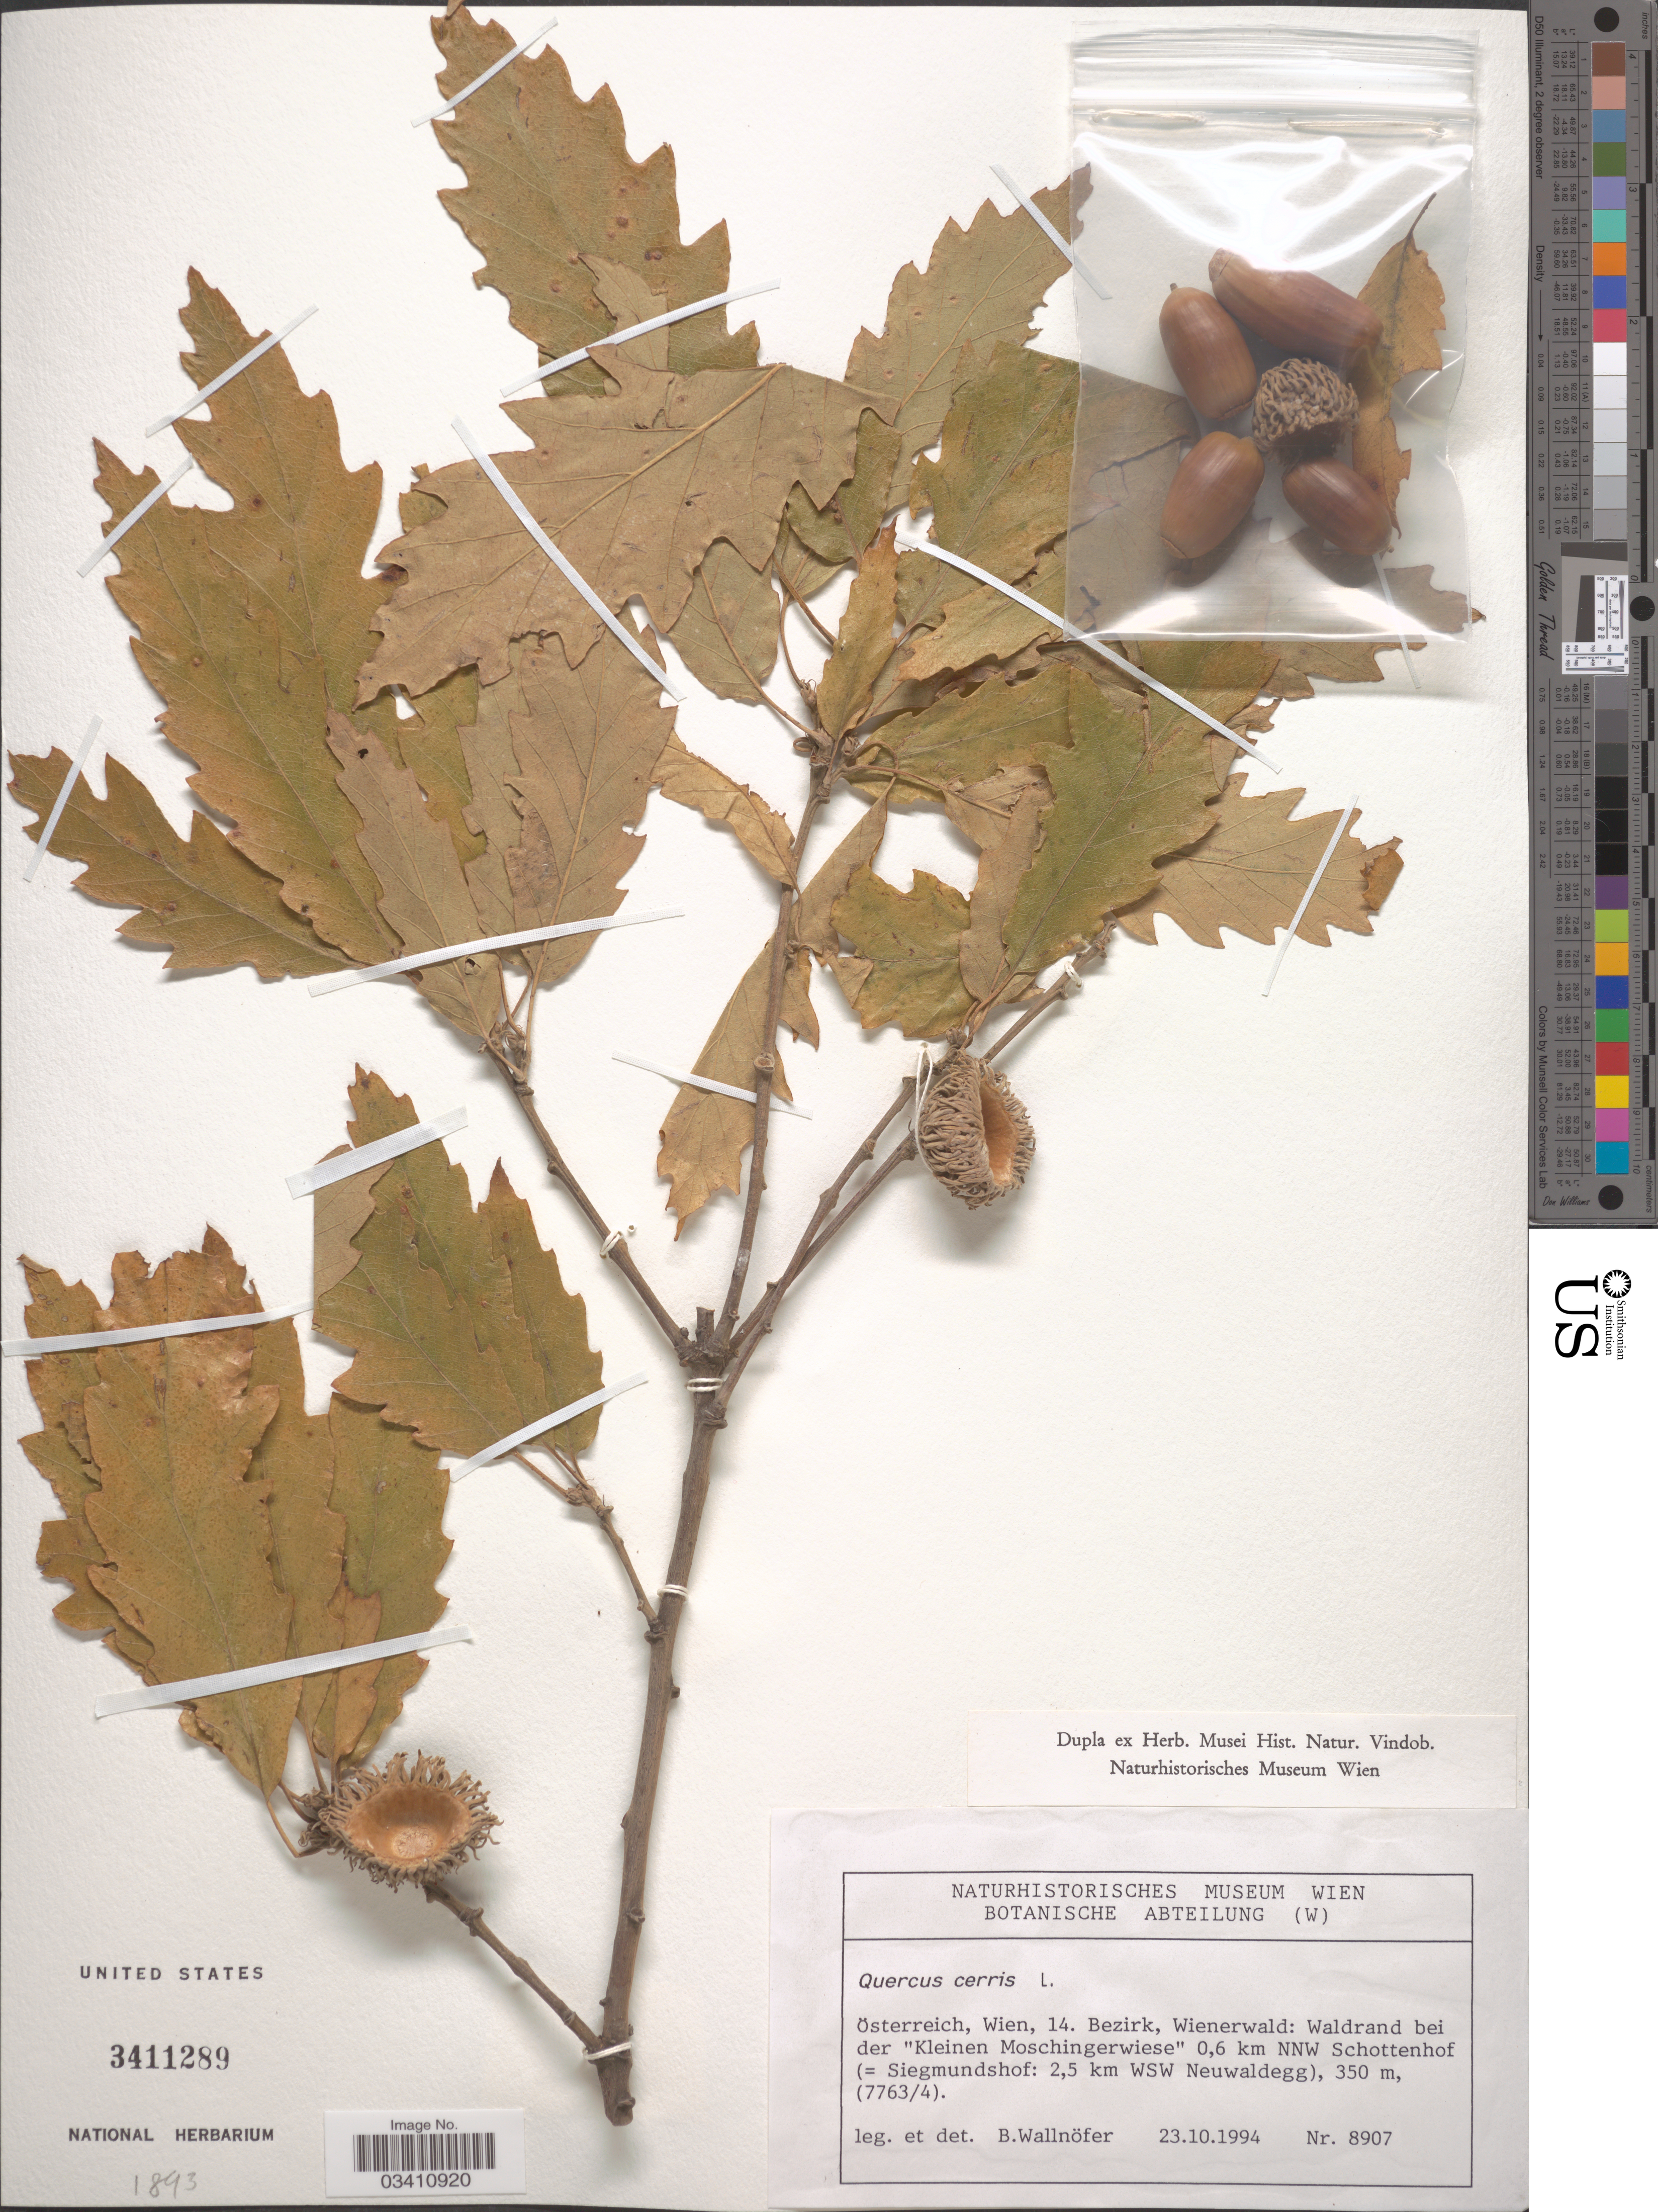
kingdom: Plantae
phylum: Tracheophyta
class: Magnoliopsida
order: Fagales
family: Fagaceae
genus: Quercus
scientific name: Quercus cerris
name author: L.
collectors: B. Wallnöfer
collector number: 8907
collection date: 1994-10-23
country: Austria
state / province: Wien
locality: Österreich, 14. Bezirk, Wienerwald: Waldrand bei der "Kleinen Moschingerwiese" 0,6 km NNW Schottenhof (= Siegmundshof: 2,5 km WSW Neuwaldegg), (7763/4).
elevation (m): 350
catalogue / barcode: US 3411289